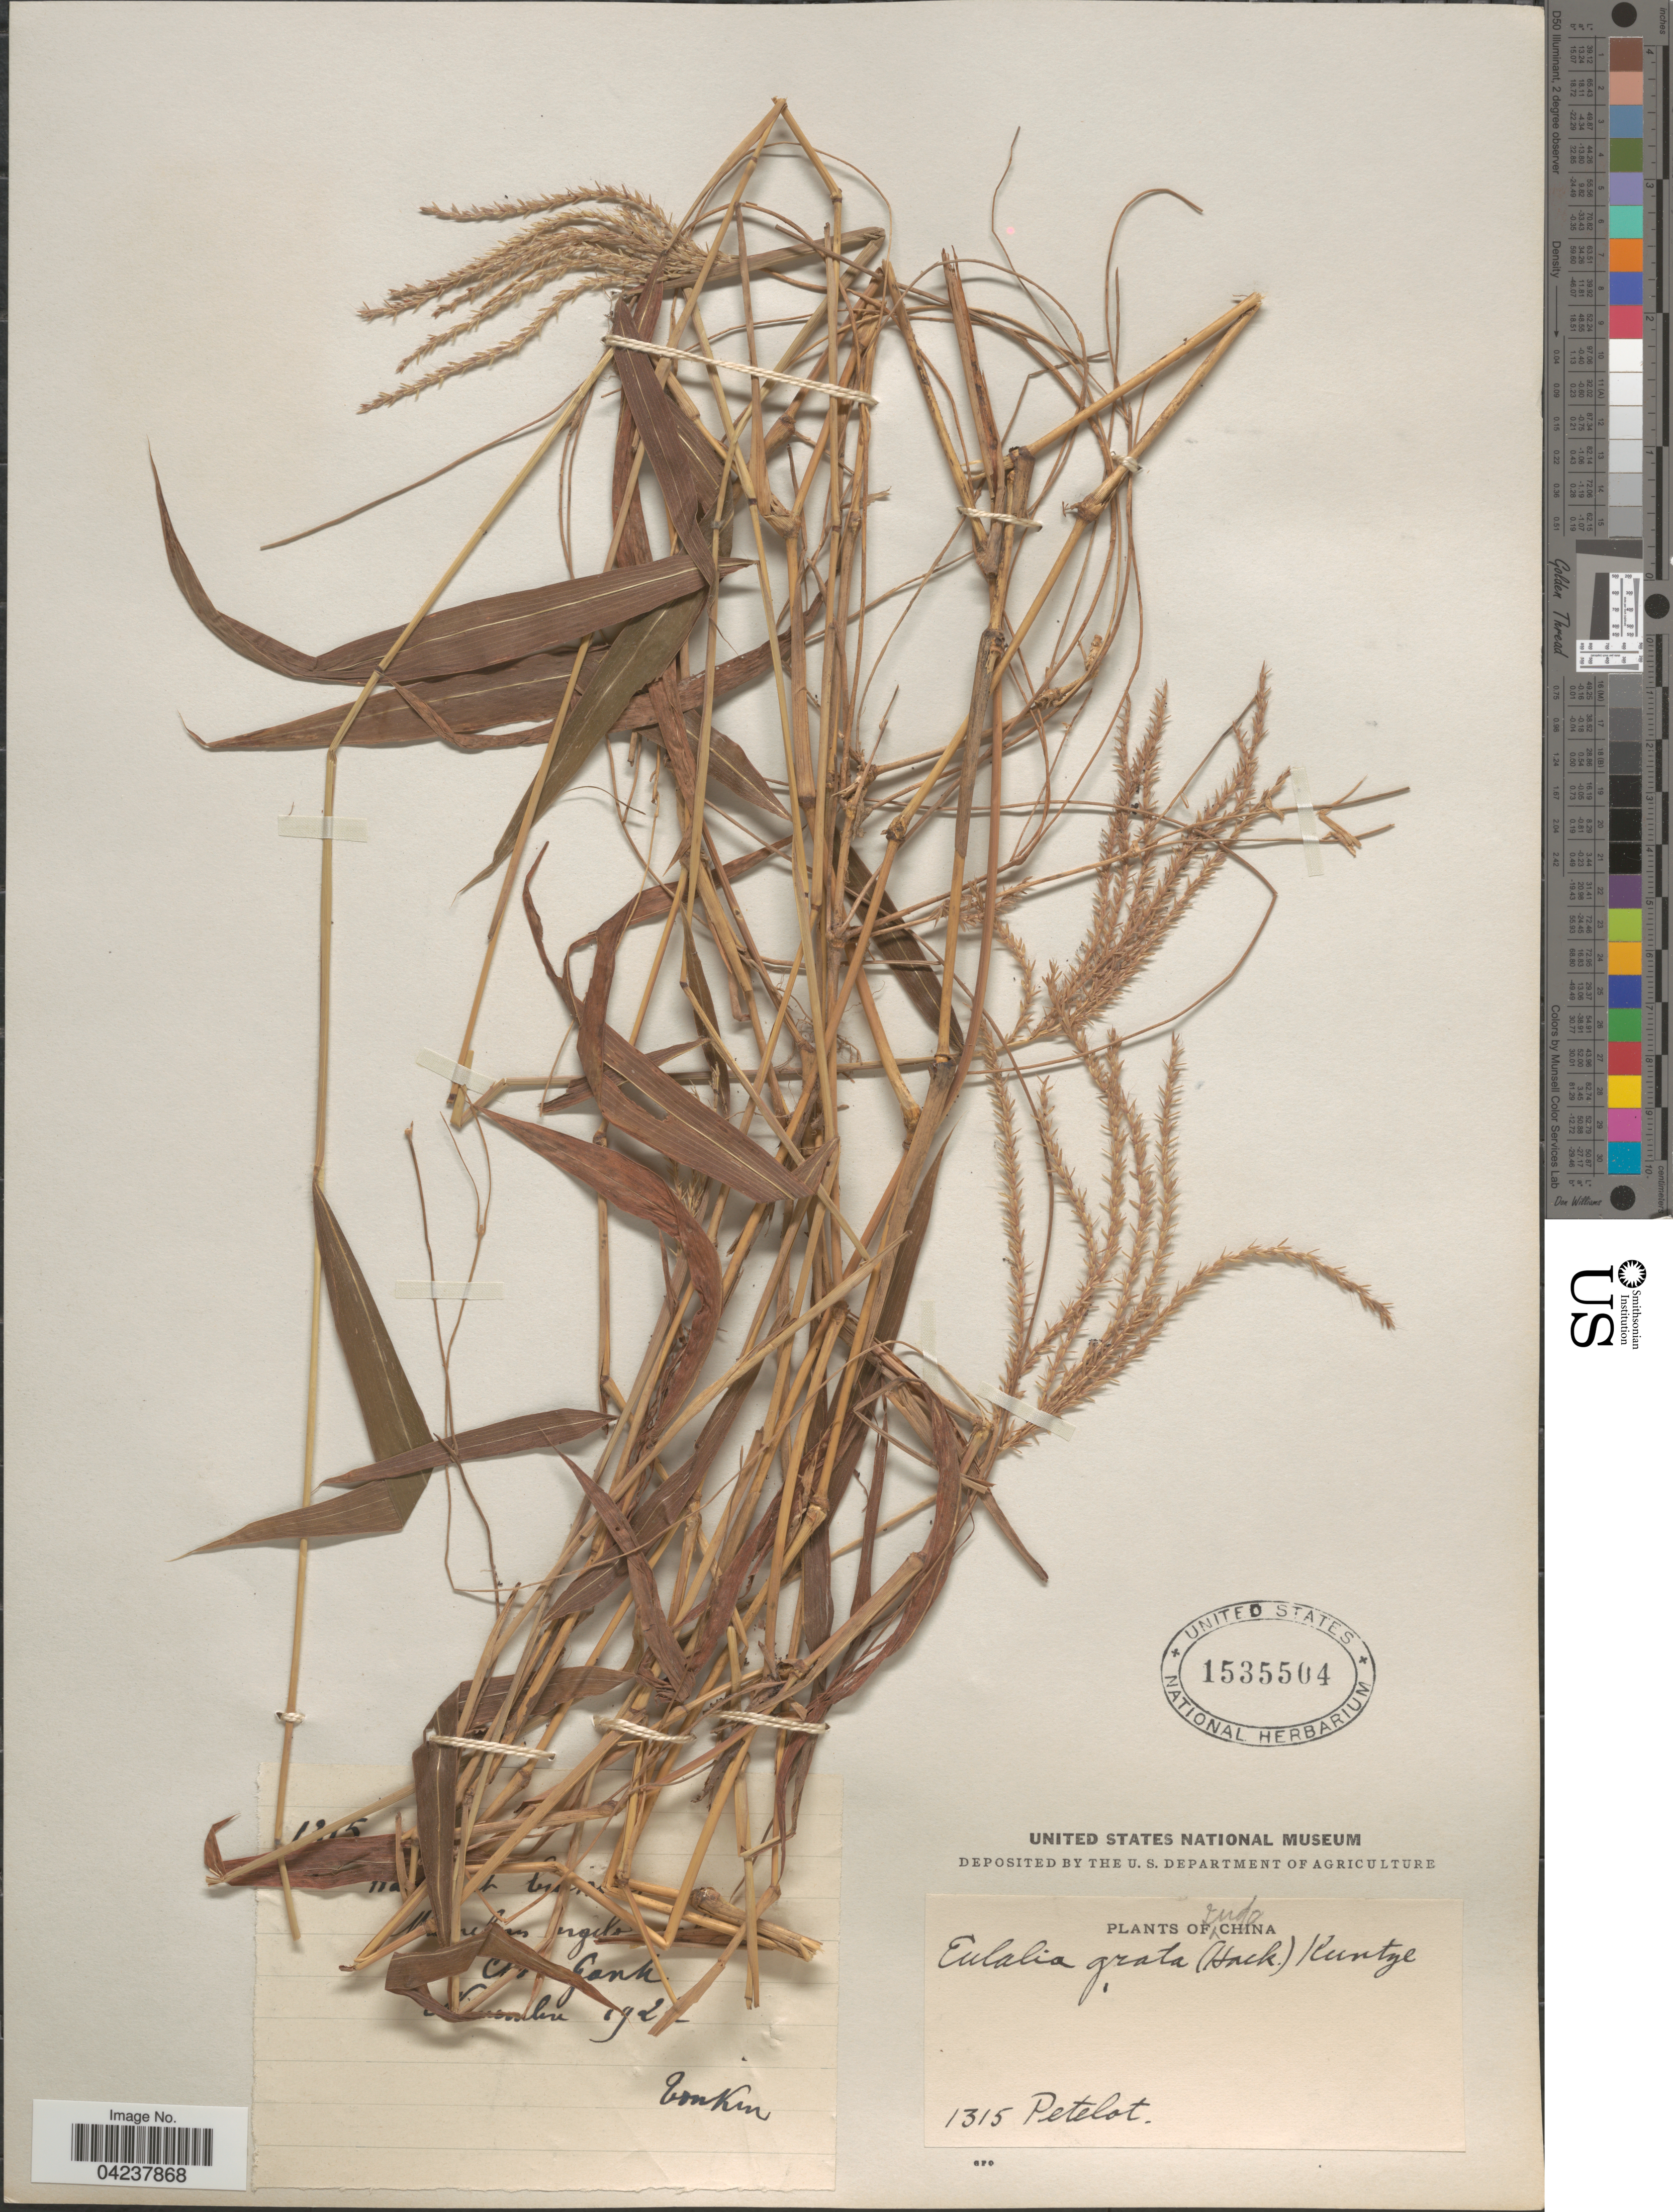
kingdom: Plantae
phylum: Tracheophyta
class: Liliopsida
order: Poales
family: Poaceae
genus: Microstegium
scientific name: Microstegium fasciculatum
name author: (L.) Henr.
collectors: Pételot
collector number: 1315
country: Vietnam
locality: [illegible text] [illegible text]ng[illegible text] Cho Ganh. Indo China. Tonkin.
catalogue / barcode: US 1535504